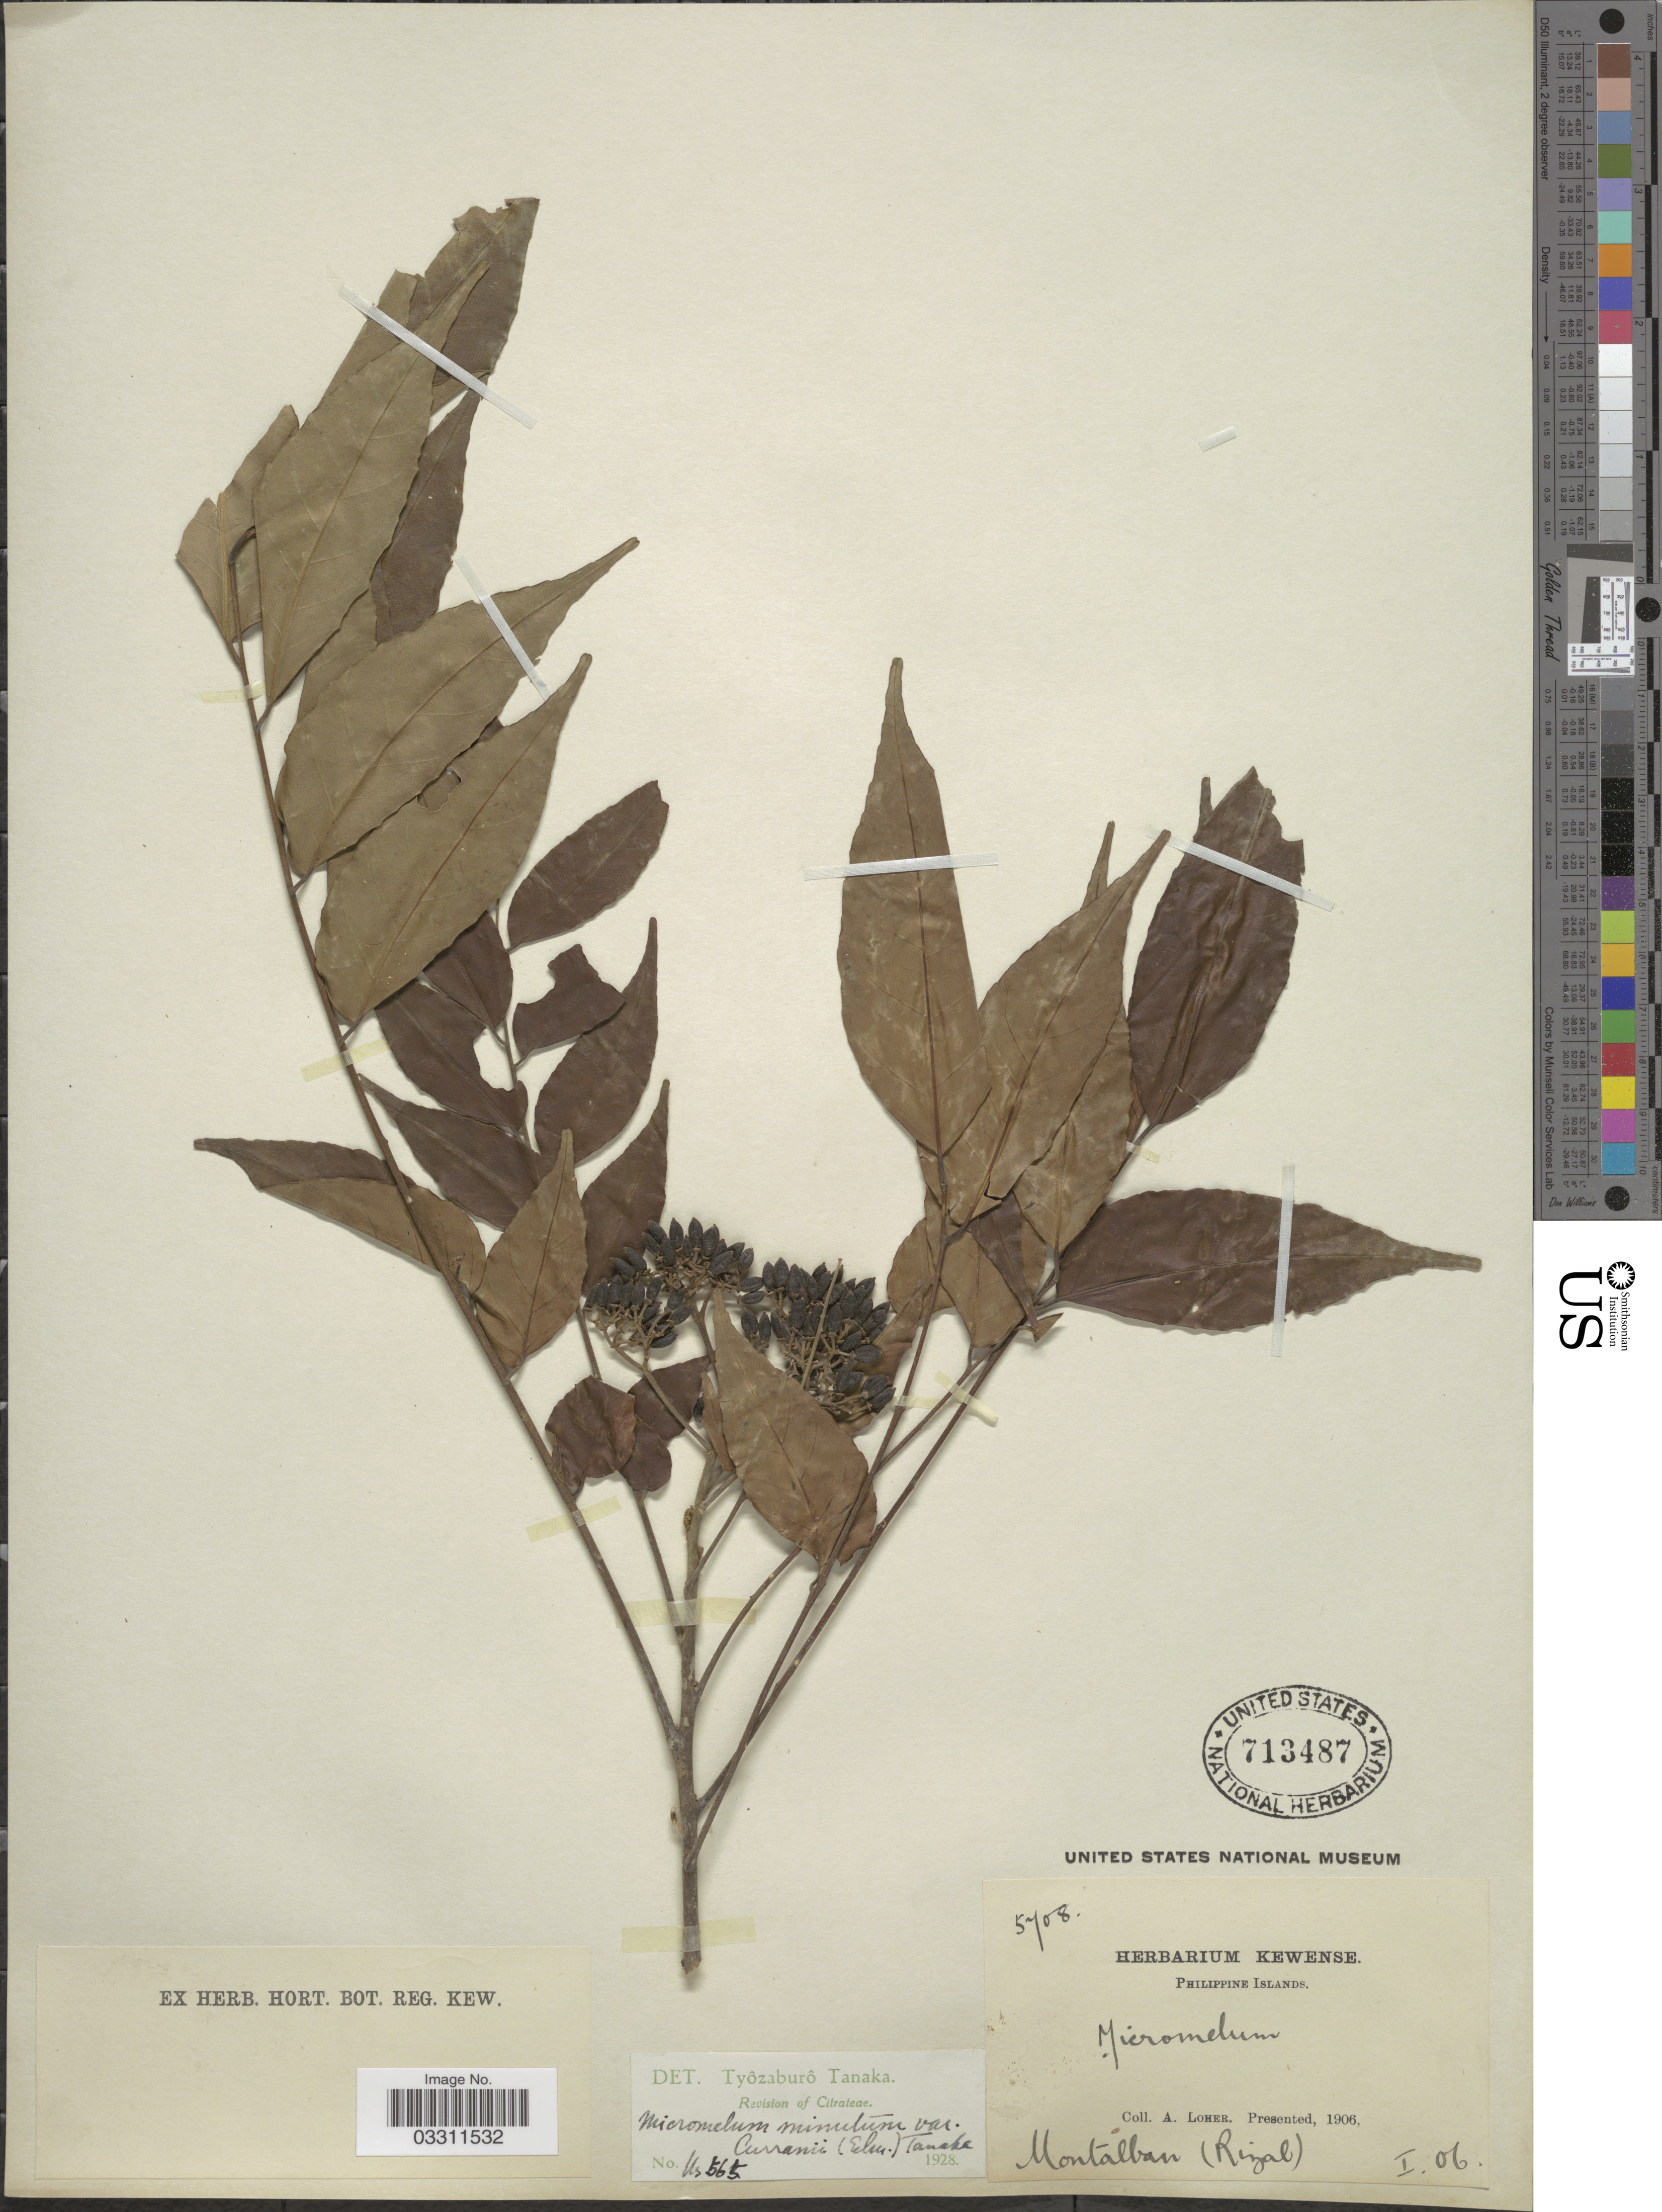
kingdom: Plantae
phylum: Tracheophyta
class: Magnoliopsida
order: Sapindales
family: Rutaceae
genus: Micromelum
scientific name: Micromelum sp.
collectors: A. Loher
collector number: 5708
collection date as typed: Transcribed d/m/y: /1/6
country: Philippines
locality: Montalban (Rizal).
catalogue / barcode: US 713487